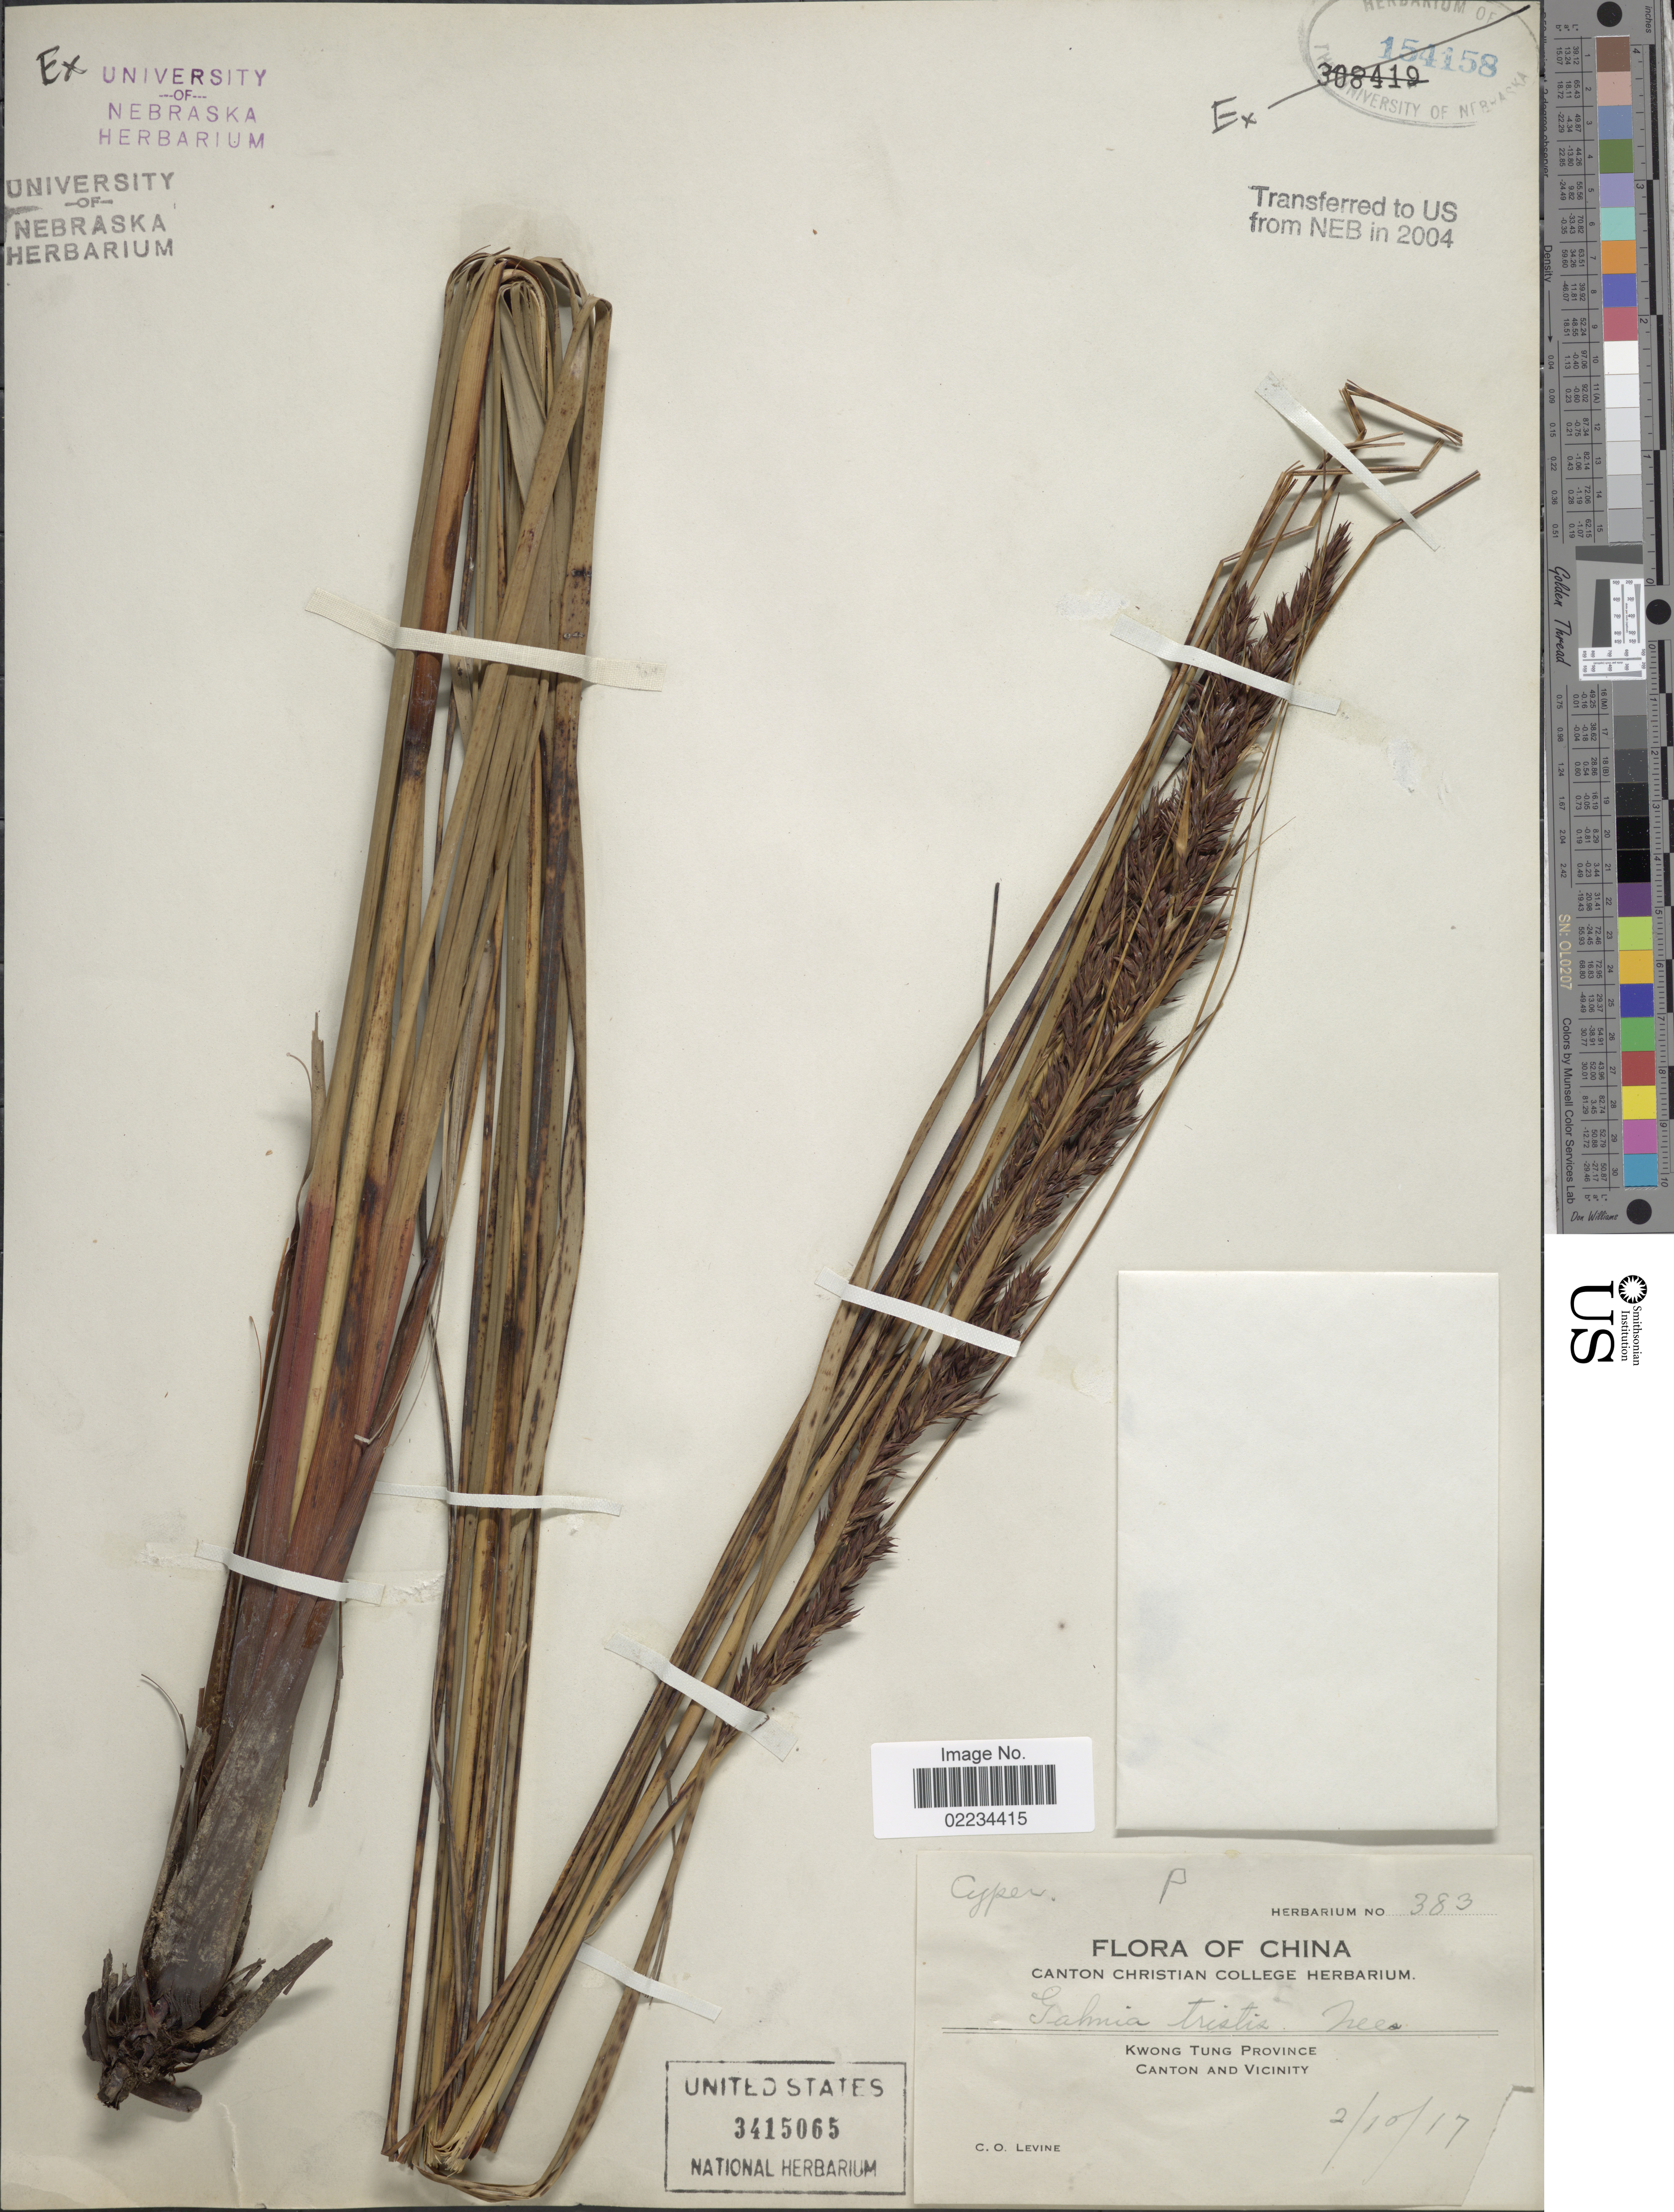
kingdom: Plantae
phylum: Tracheophyta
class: Liliopsida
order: Poales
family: Cyperaceae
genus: Gahnia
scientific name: Gahnia tristis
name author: Nees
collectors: C. O. Levine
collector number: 383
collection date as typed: Transcribed d/m/y: 2/10/17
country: China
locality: Kwong Tung Province, Canton and Vicinity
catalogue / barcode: US 3415065